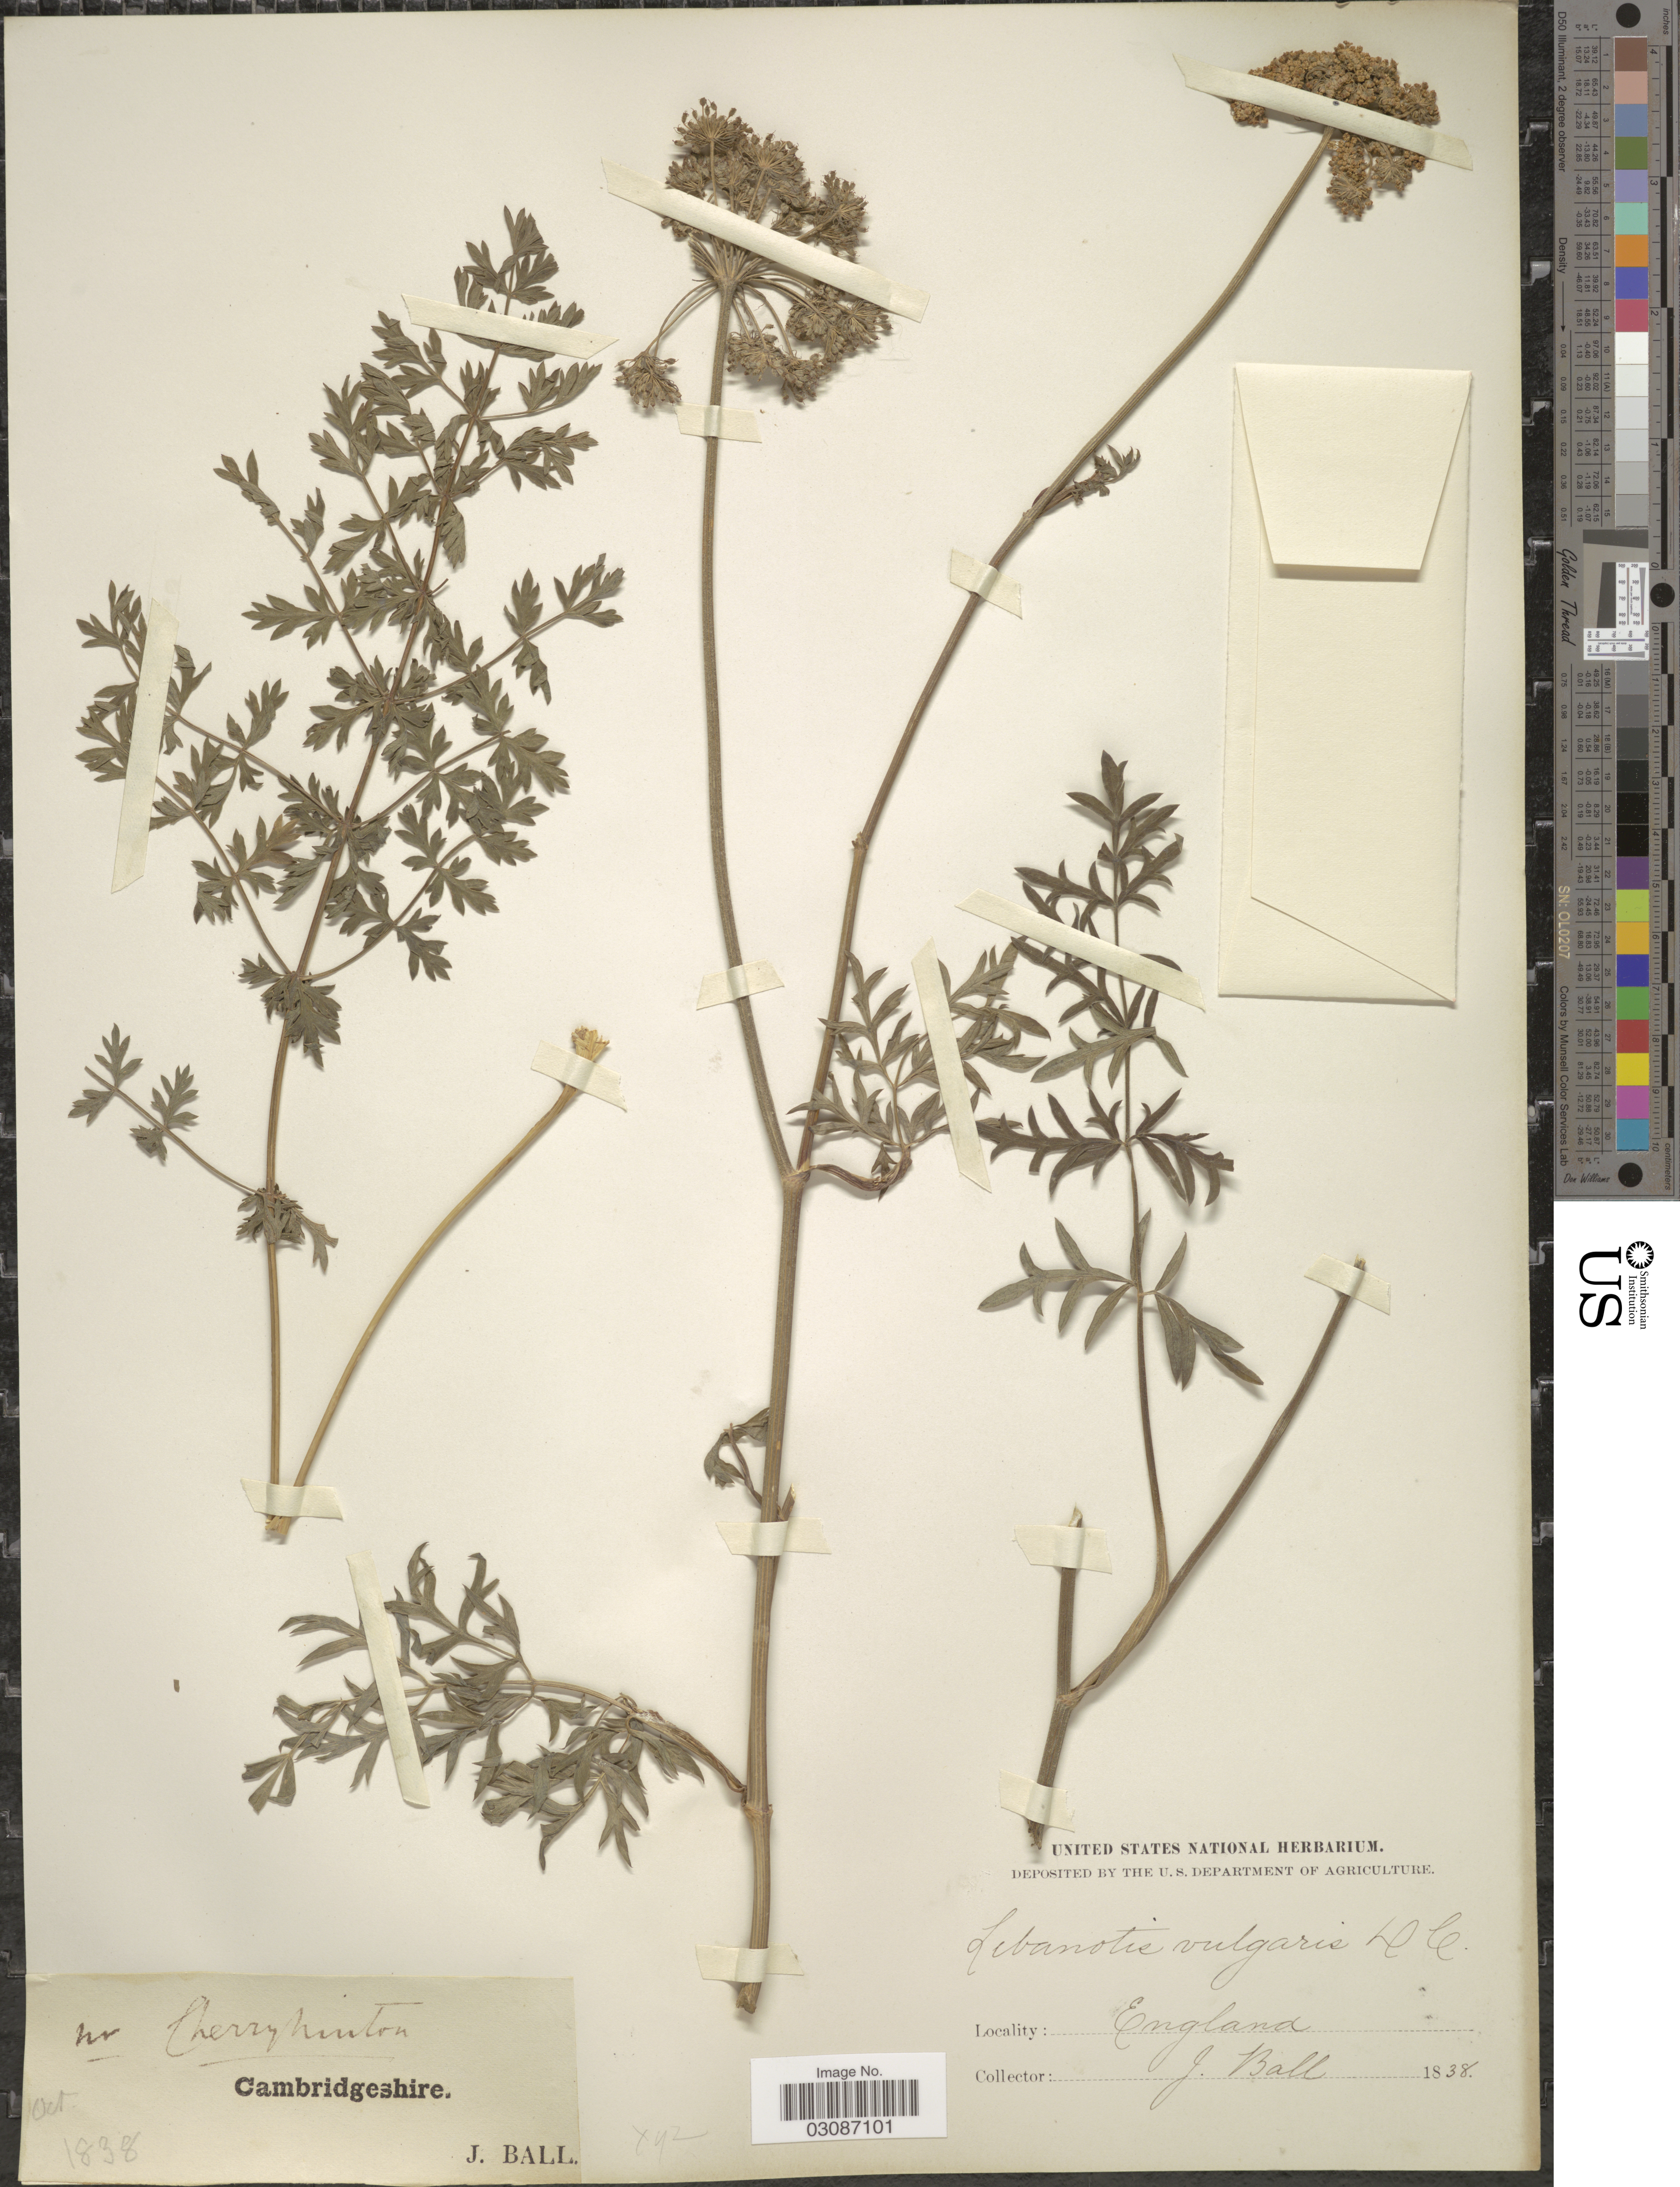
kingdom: Plantae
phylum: Tracheophyta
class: Magnoliopsida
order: Apiales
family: Apiaceae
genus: Seseli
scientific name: Seseli libanotis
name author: Koch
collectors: J. Ball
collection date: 1838-10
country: United Kingdom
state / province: England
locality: Cambridgeshire.